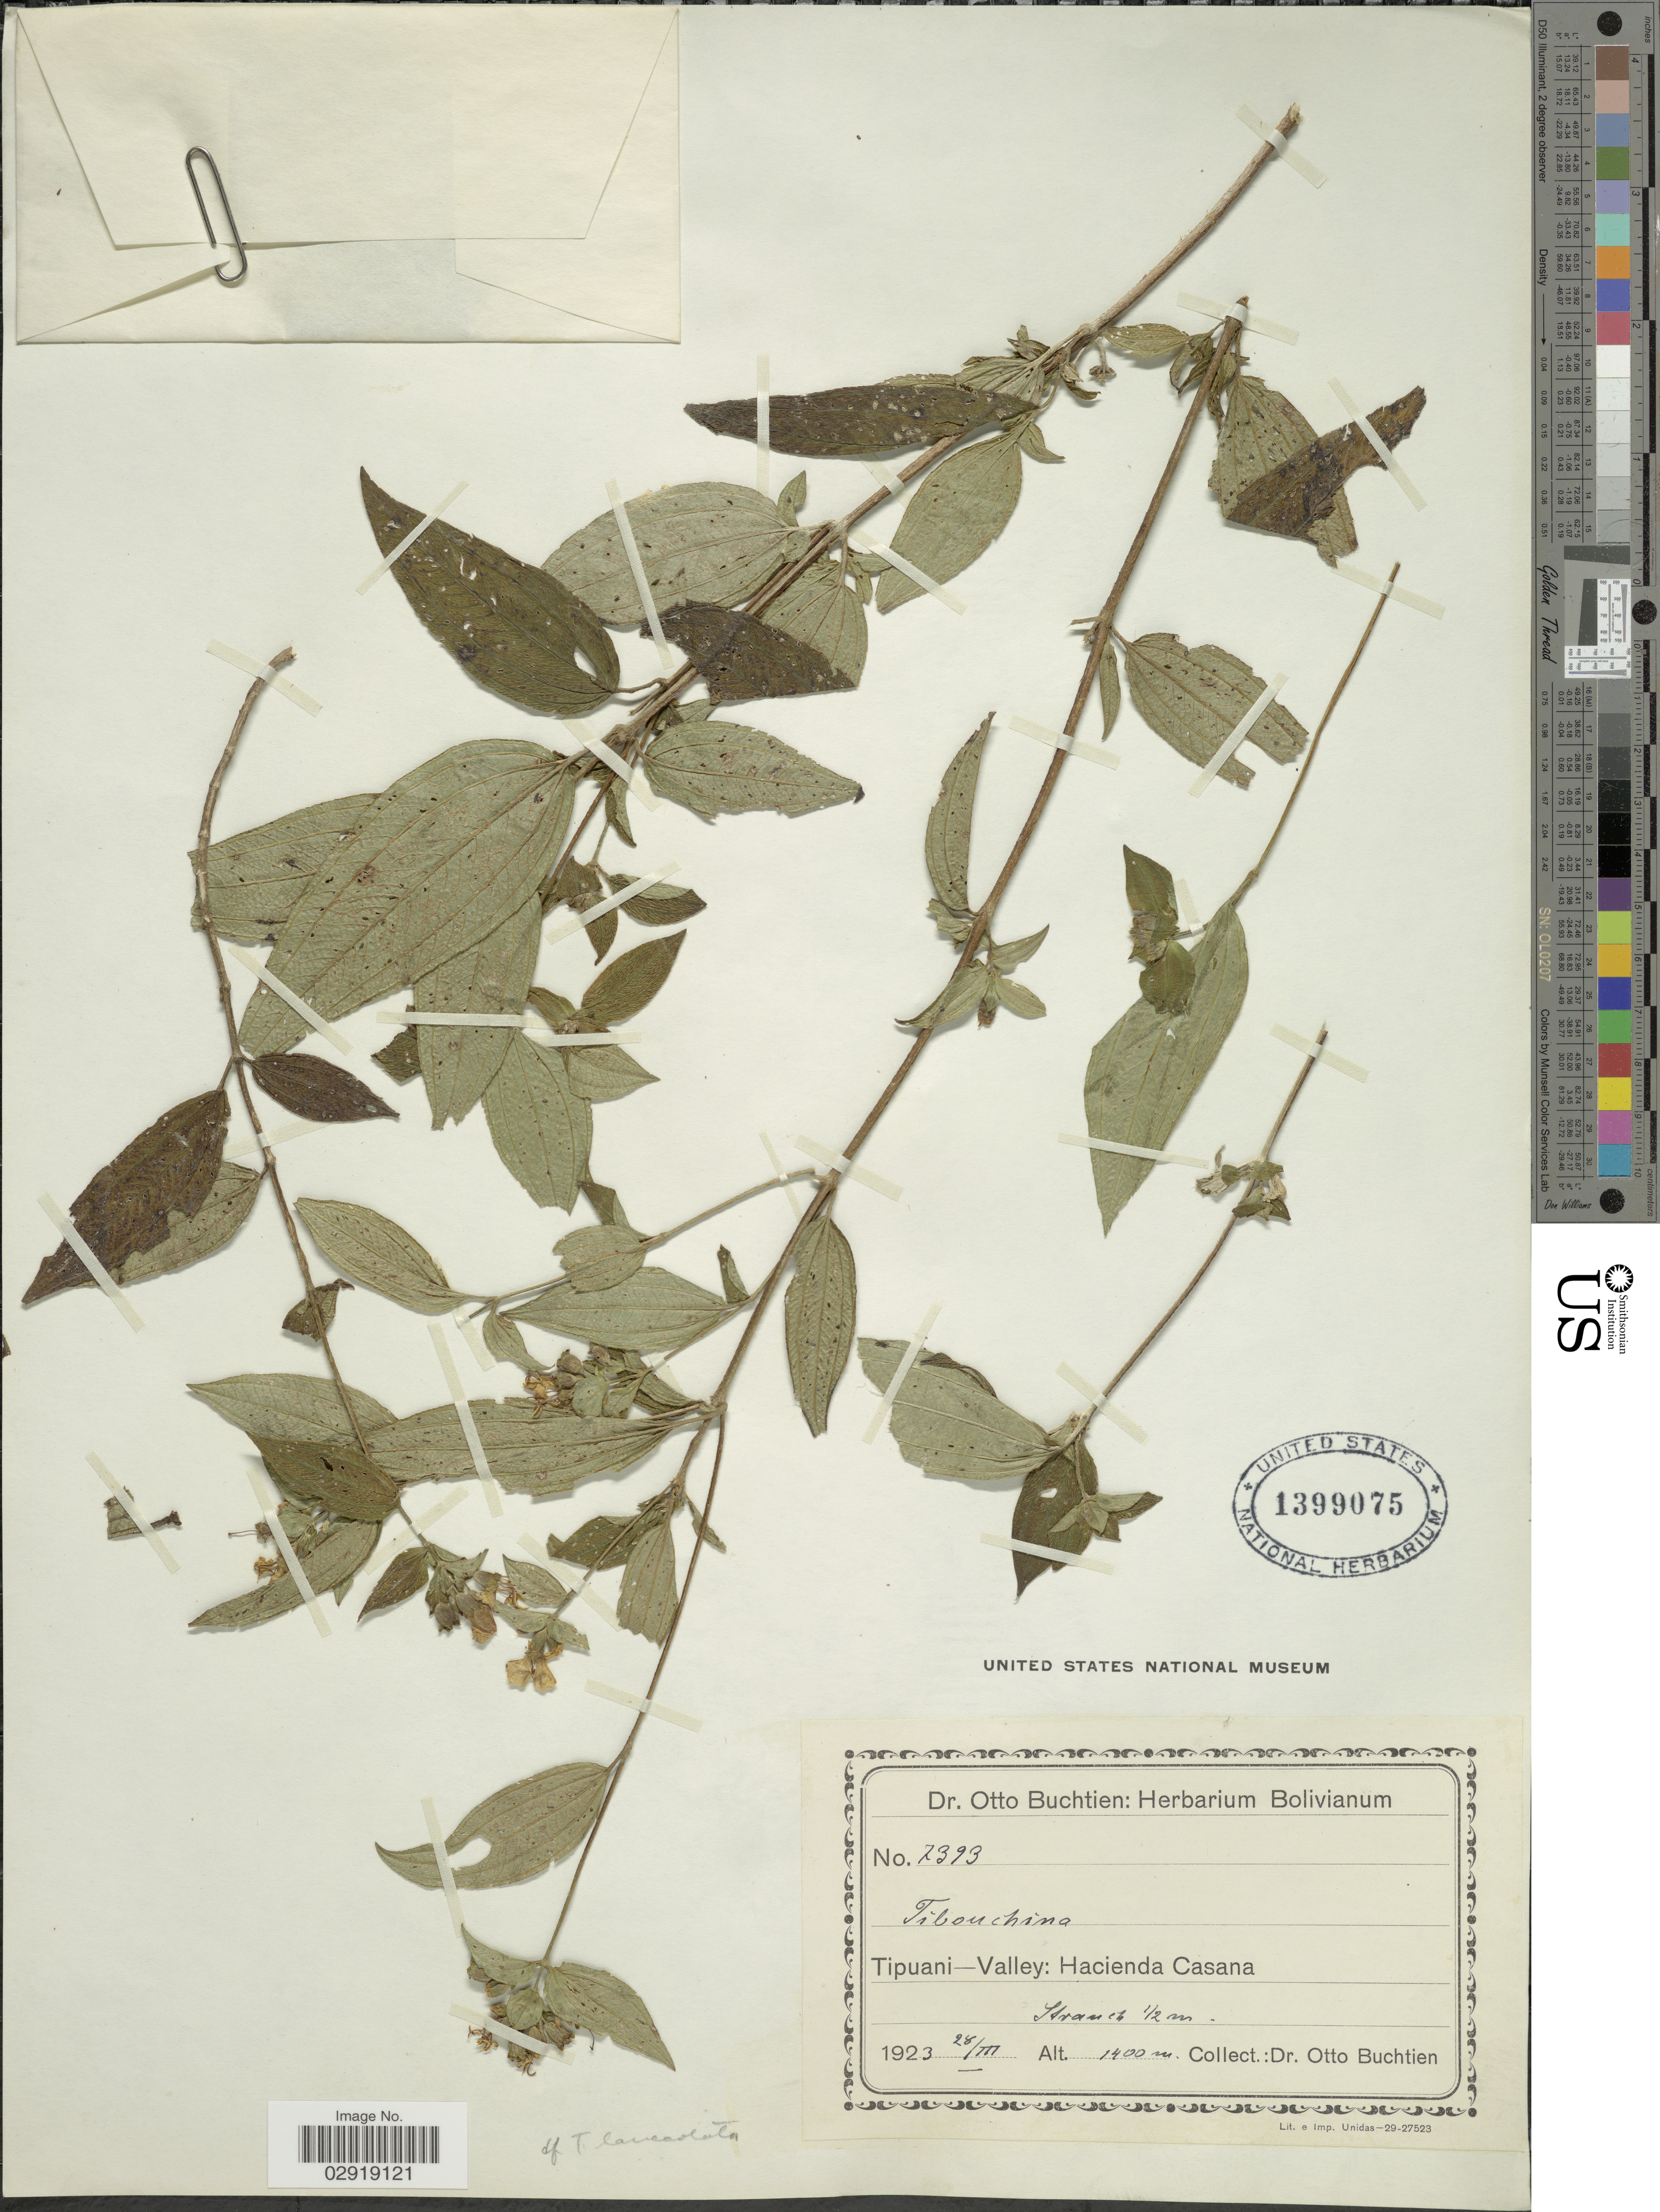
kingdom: Plantae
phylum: Tracheophyta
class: Magnoliopsida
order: Myrtales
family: Melastomataceae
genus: Chaetogastra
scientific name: Chaetogastra sp.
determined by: Michelangeli, F. A.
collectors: O. Buchtien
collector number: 7393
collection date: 1923-03-28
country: Bolivia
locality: Tipuani- Valley: Hacienda Casana.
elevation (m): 1400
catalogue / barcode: US 1399075